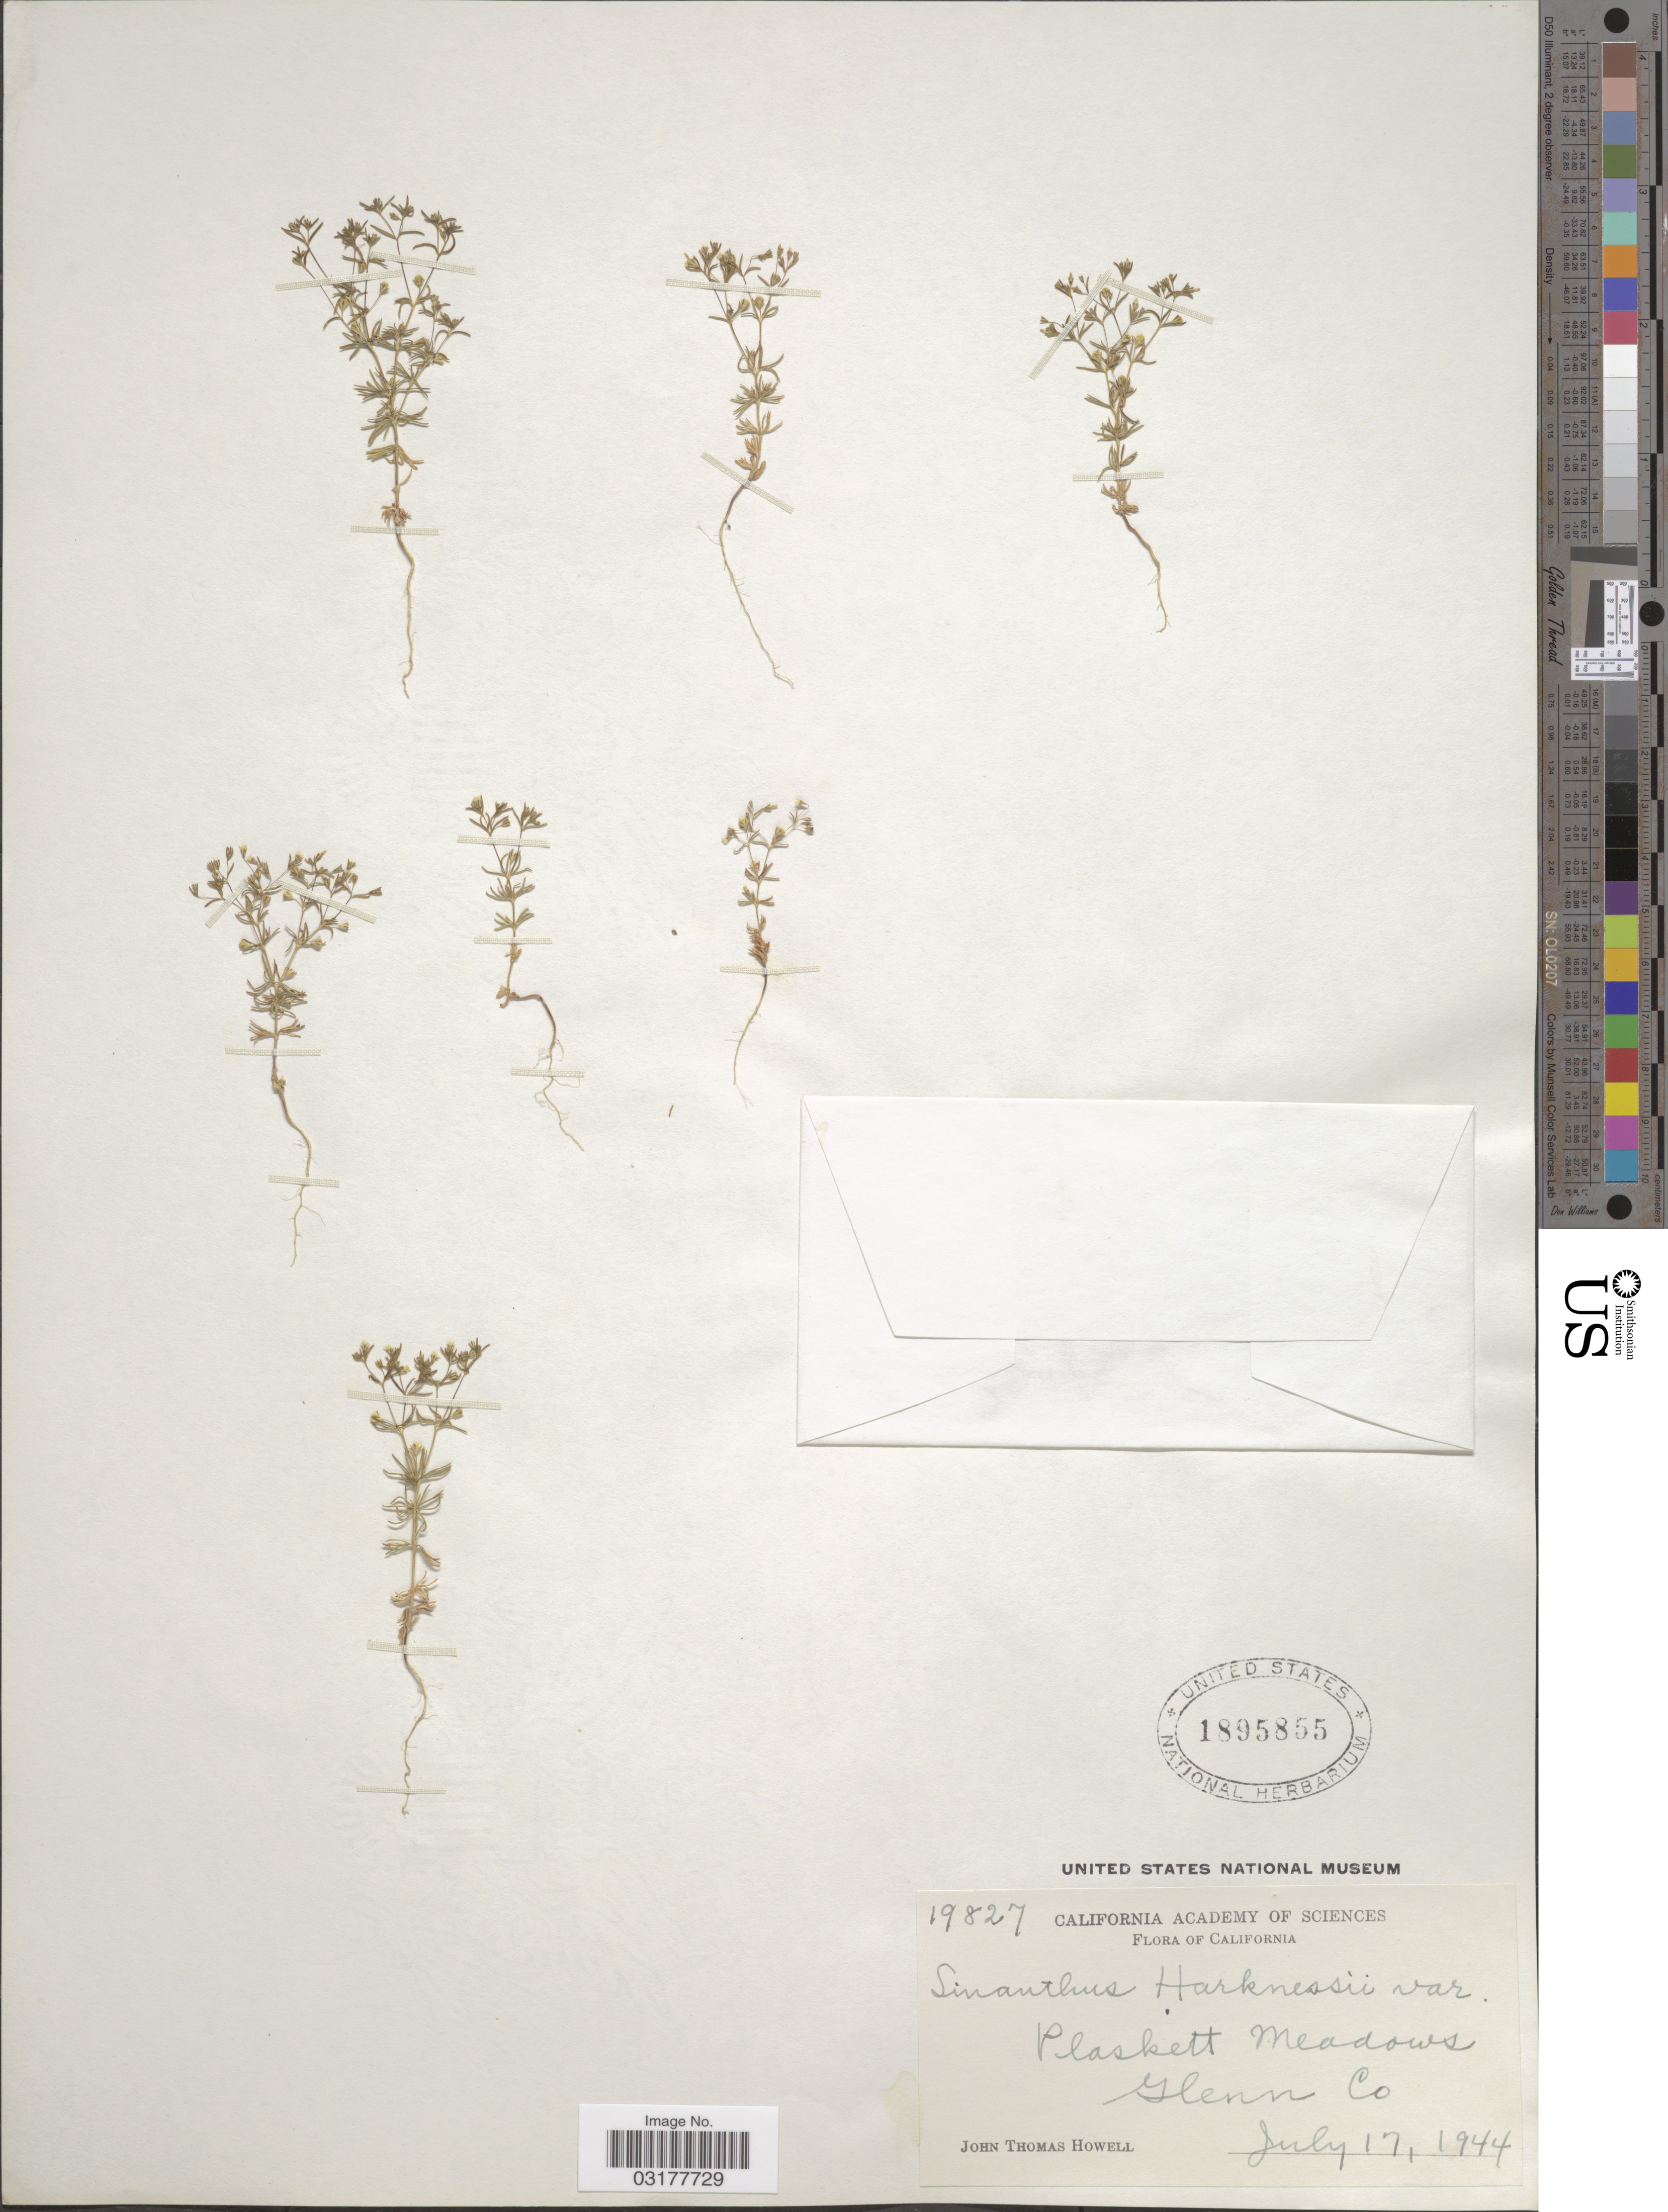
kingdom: Plantae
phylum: Tracheophyta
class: Magnoliopsida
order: Ericales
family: Polemoniaceae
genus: Leptosiphon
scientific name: Leptosiphon harknessii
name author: (Curran) J.M. Porter & L.A. Johnson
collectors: J. T. Howell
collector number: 19827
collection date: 1944-07-17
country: United States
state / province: California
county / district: Glenn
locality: Plaskett Meadows, Glenn Co.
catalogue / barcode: US 1895855